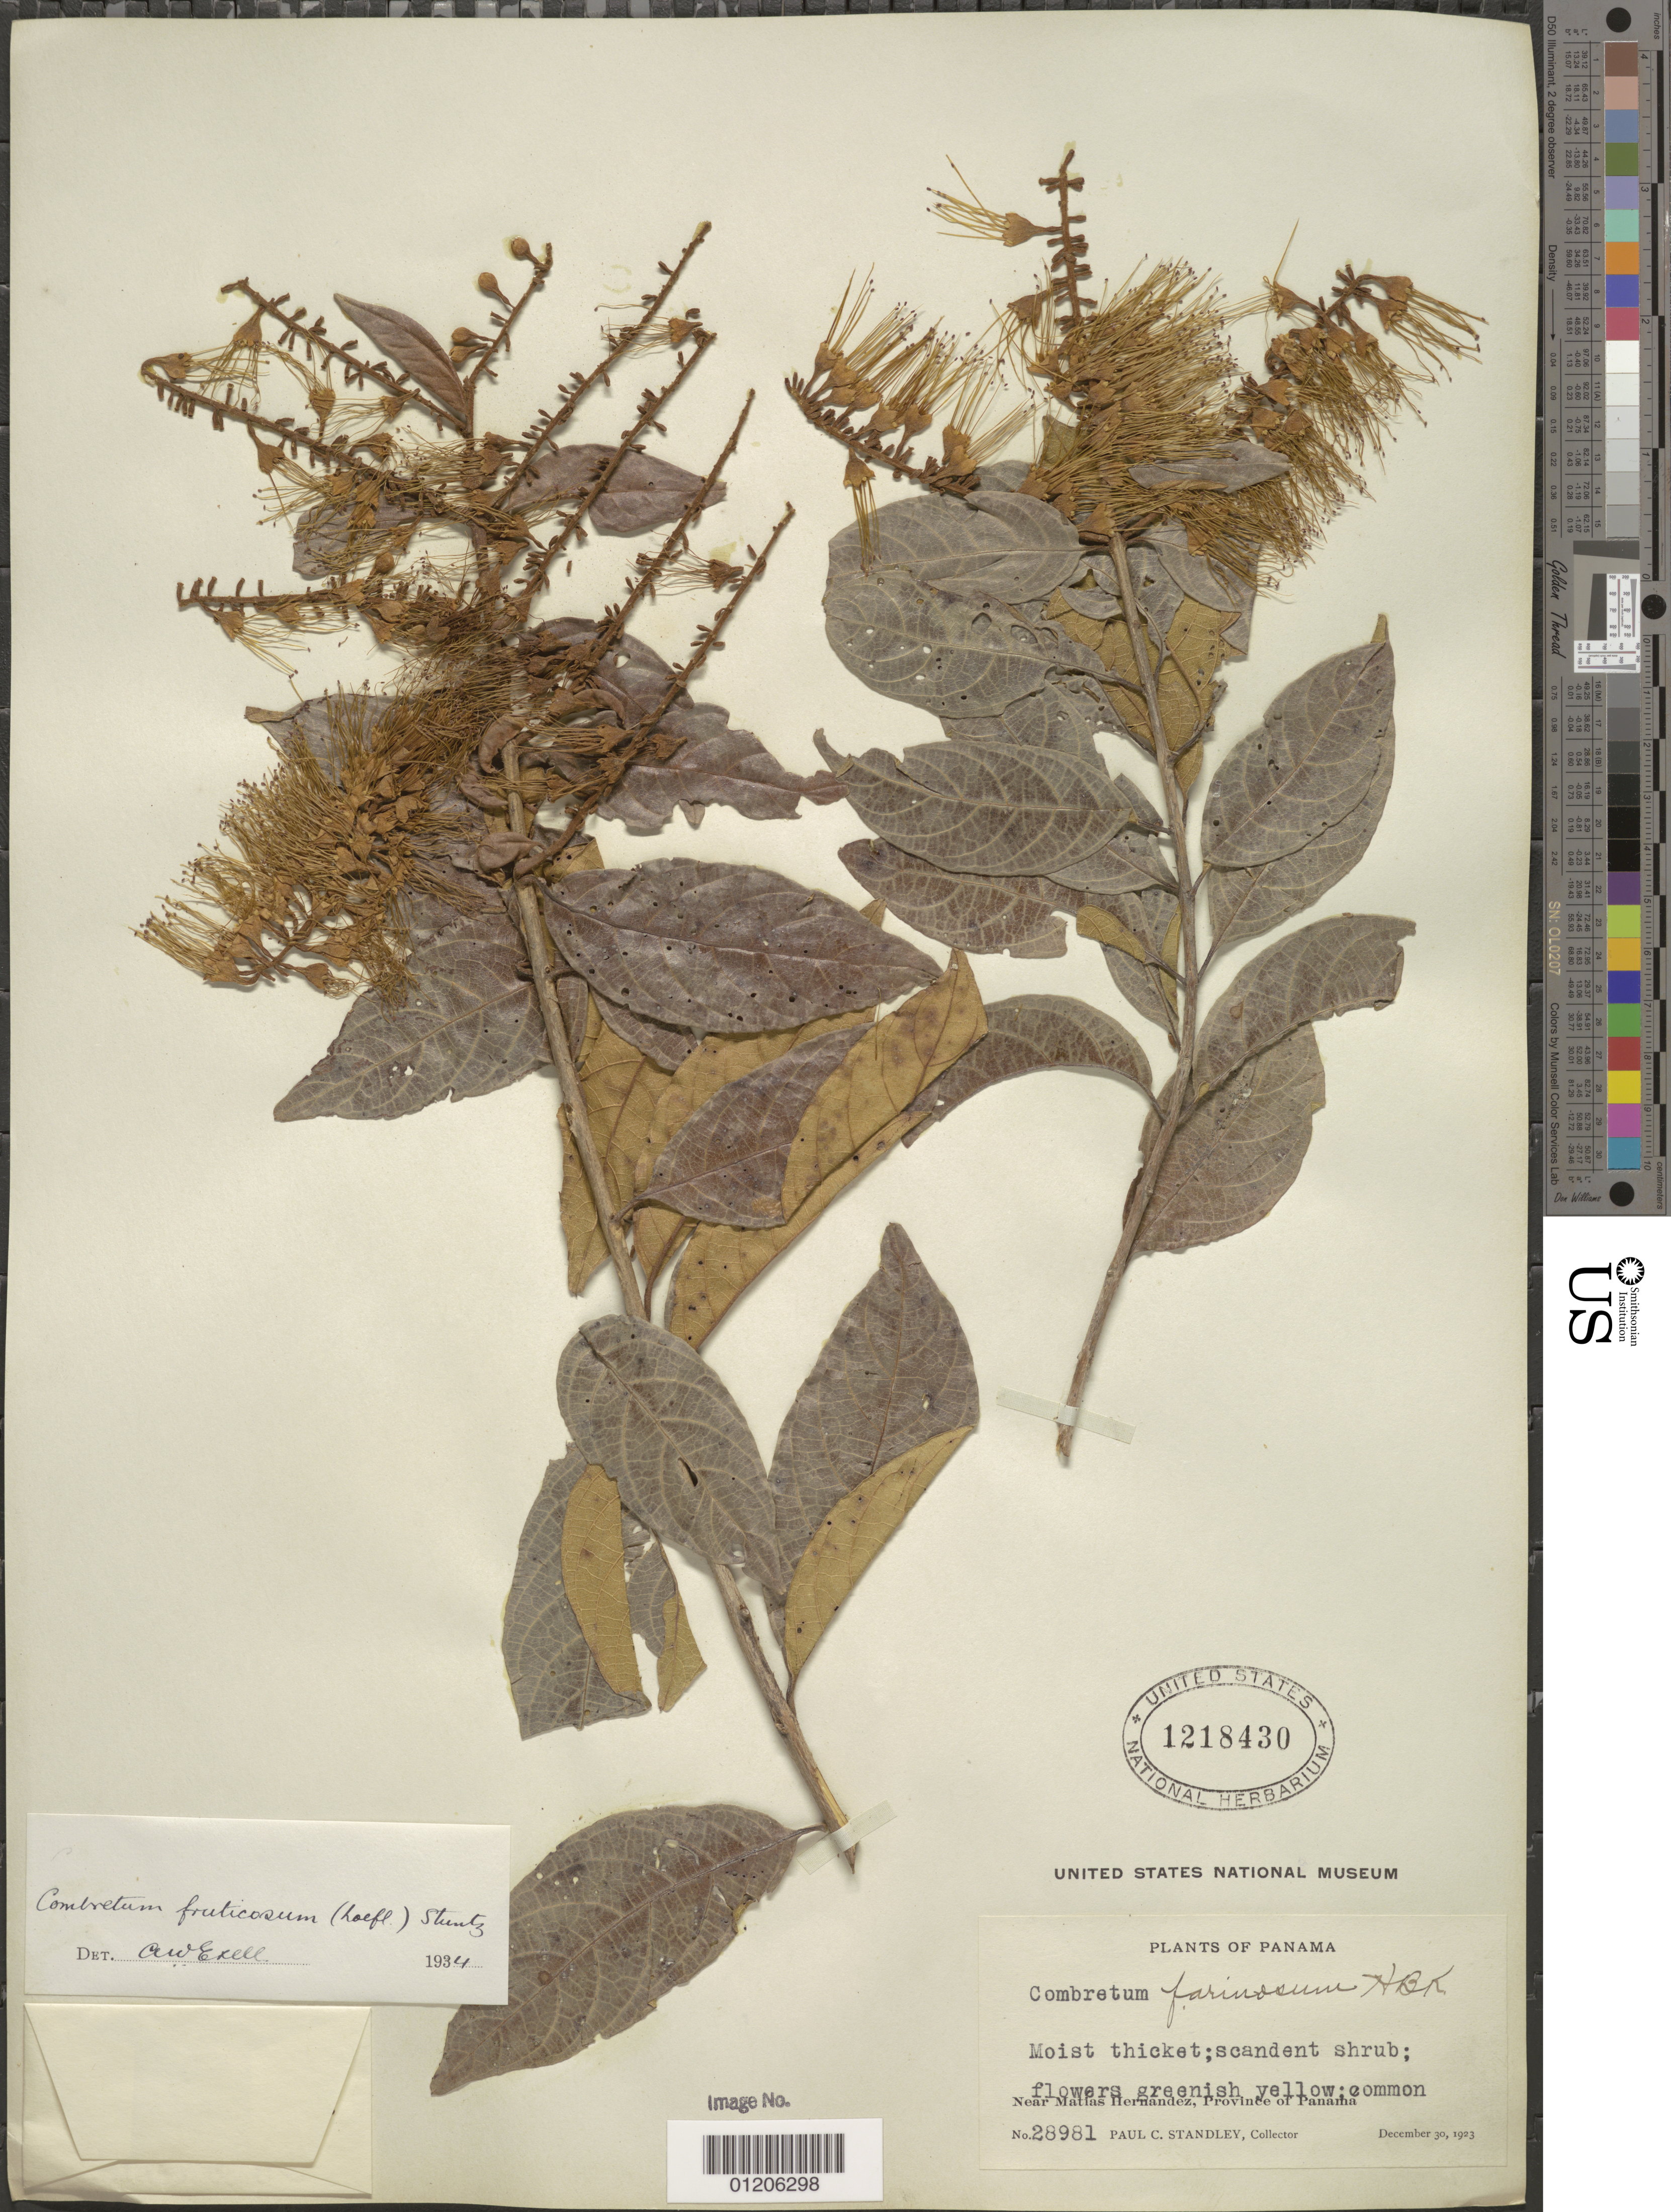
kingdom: Plantae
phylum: Tracheophyta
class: Magnoliopsida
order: Myrtales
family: Combretaceae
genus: Combretum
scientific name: Combretum fruticosum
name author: (Loefl.) Stuntz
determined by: Exell, A. W.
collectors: P. C. Standley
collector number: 28981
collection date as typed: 30 Dec 1923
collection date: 1923-12-30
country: Panama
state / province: Panamá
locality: Near Matias Hernandez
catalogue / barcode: US 1218430